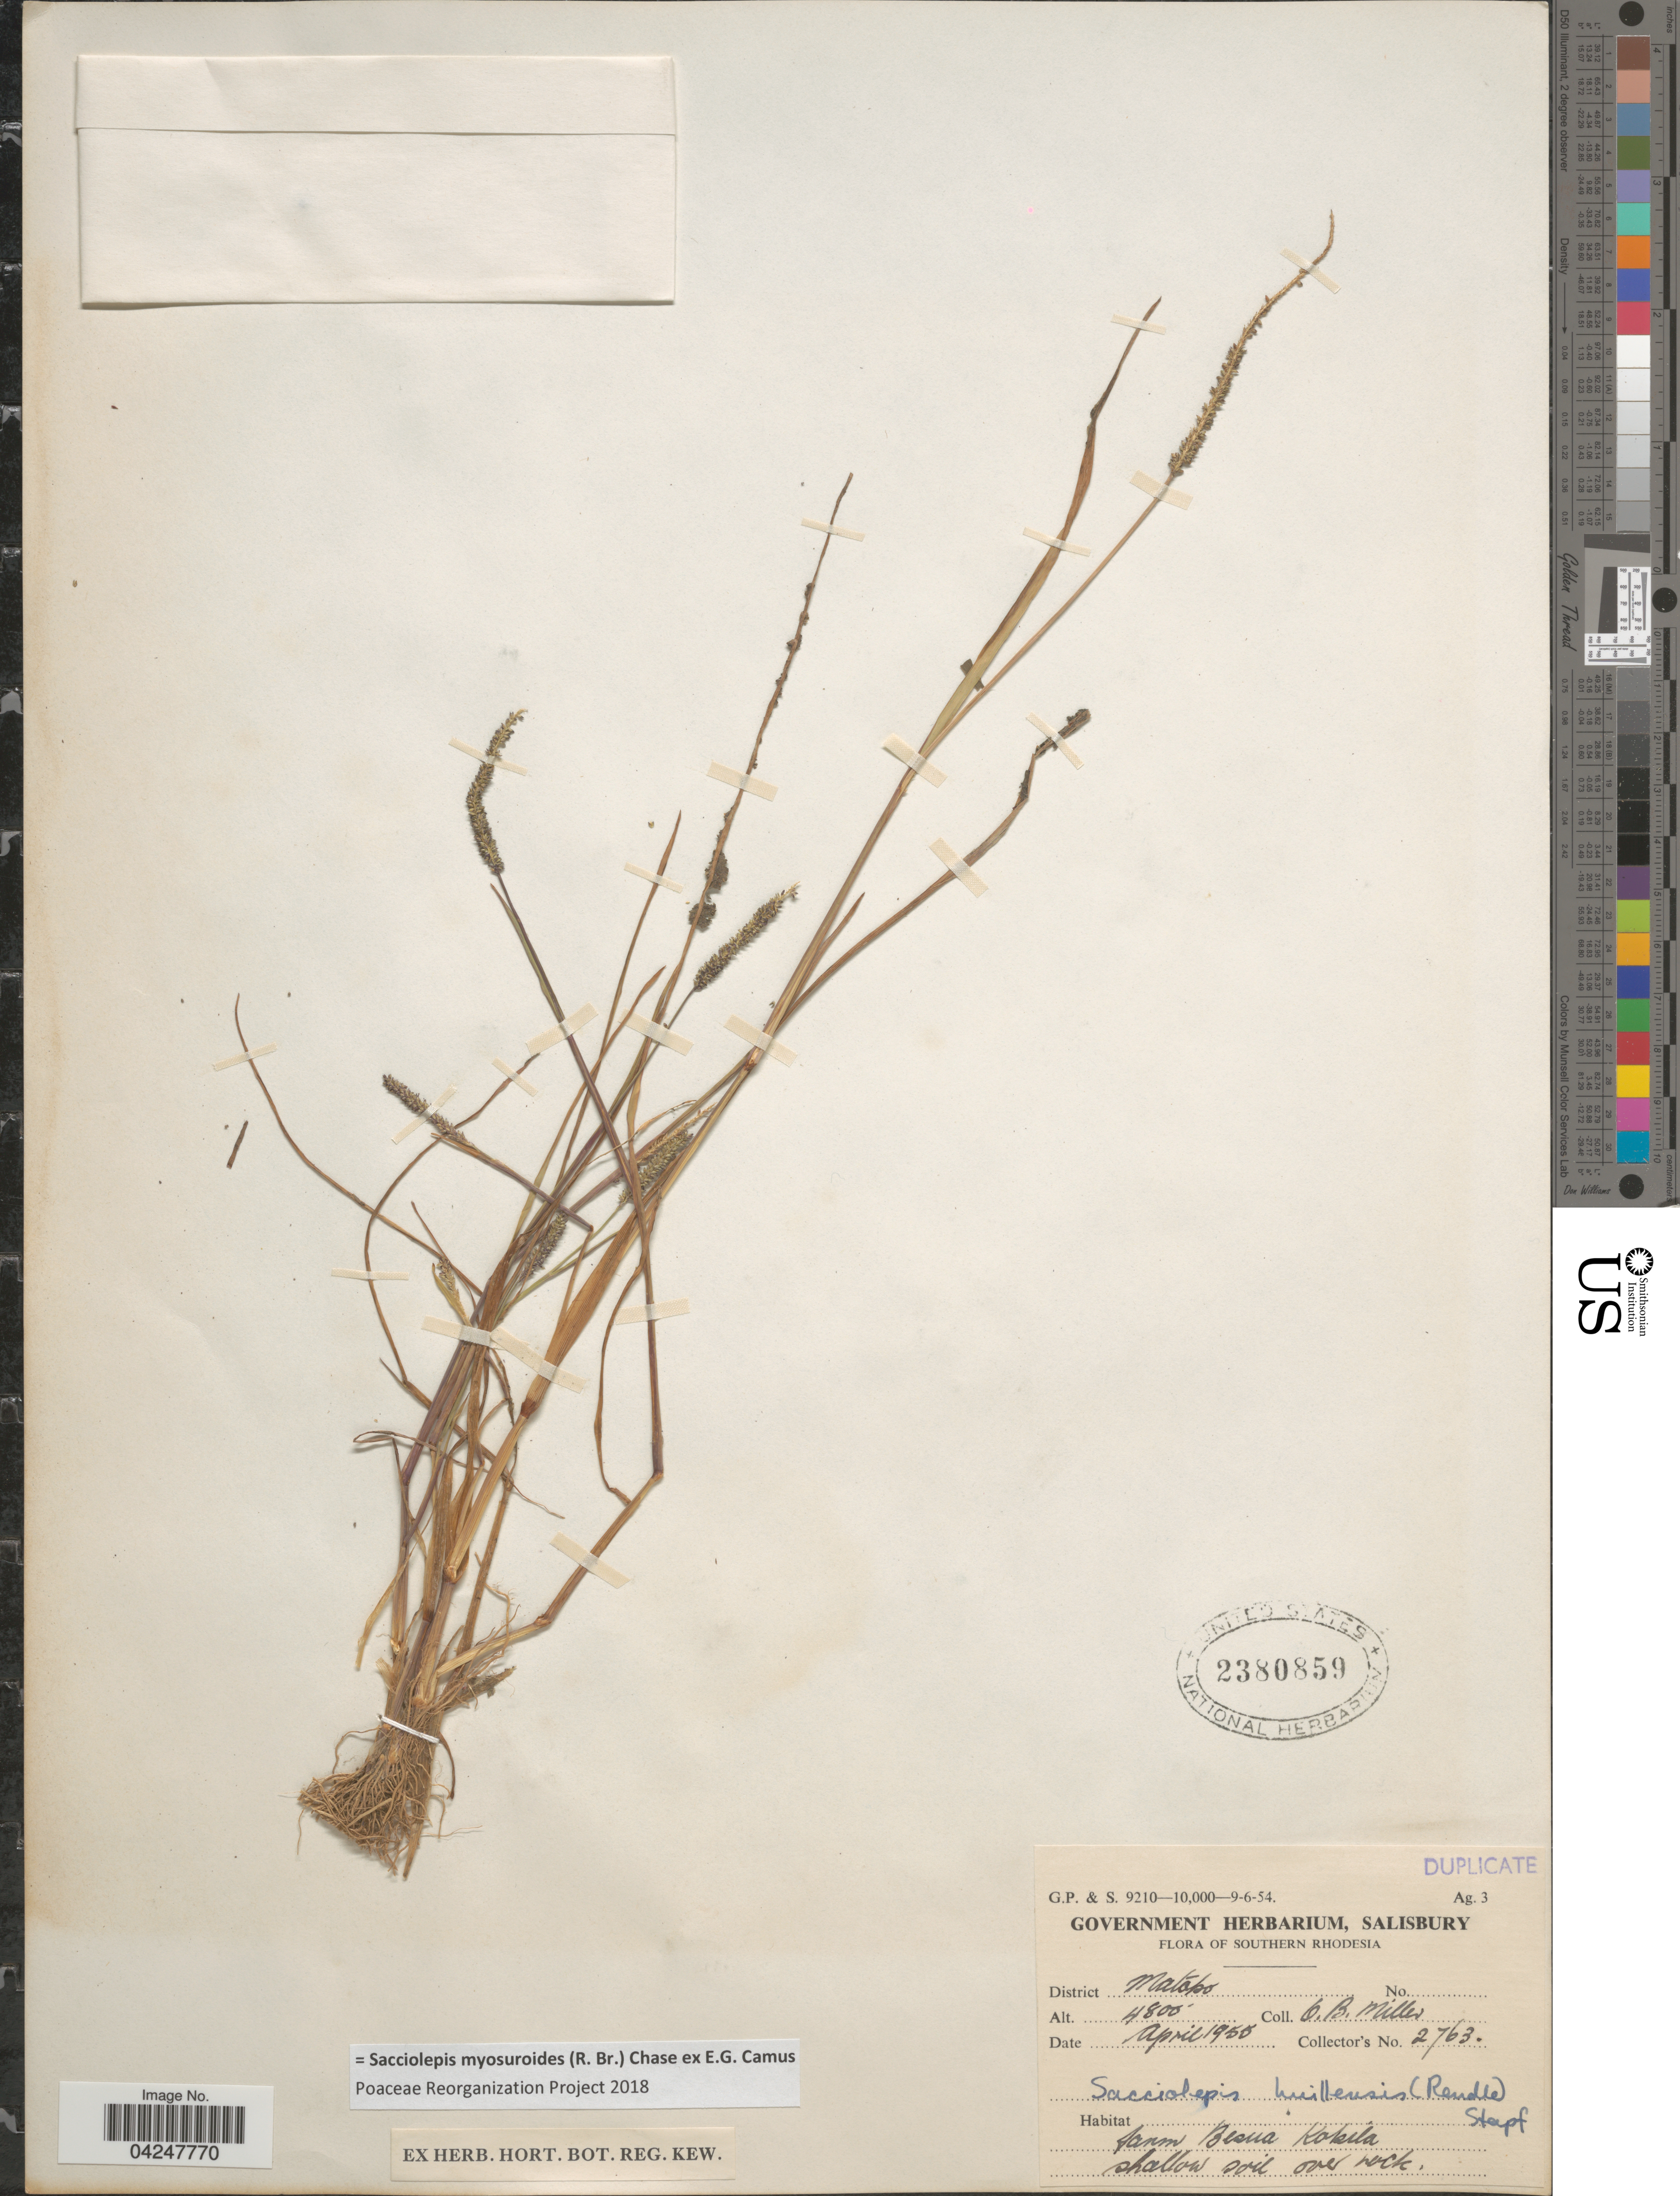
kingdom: Plantae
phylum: Tracheophyta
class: Liliopsida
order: Poales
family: Poaceae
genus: Sacciolepis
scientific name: Sacciolepis myosuroides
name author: (R. Br.) Chase ex E.G. Camus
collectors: O. B. Miller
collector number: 2763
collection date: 1955-04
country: Zimbabwe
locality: Southern Rhodesia. District Matobo. Farm Besna Kobila.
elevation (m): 1463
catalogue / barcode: US 2380859